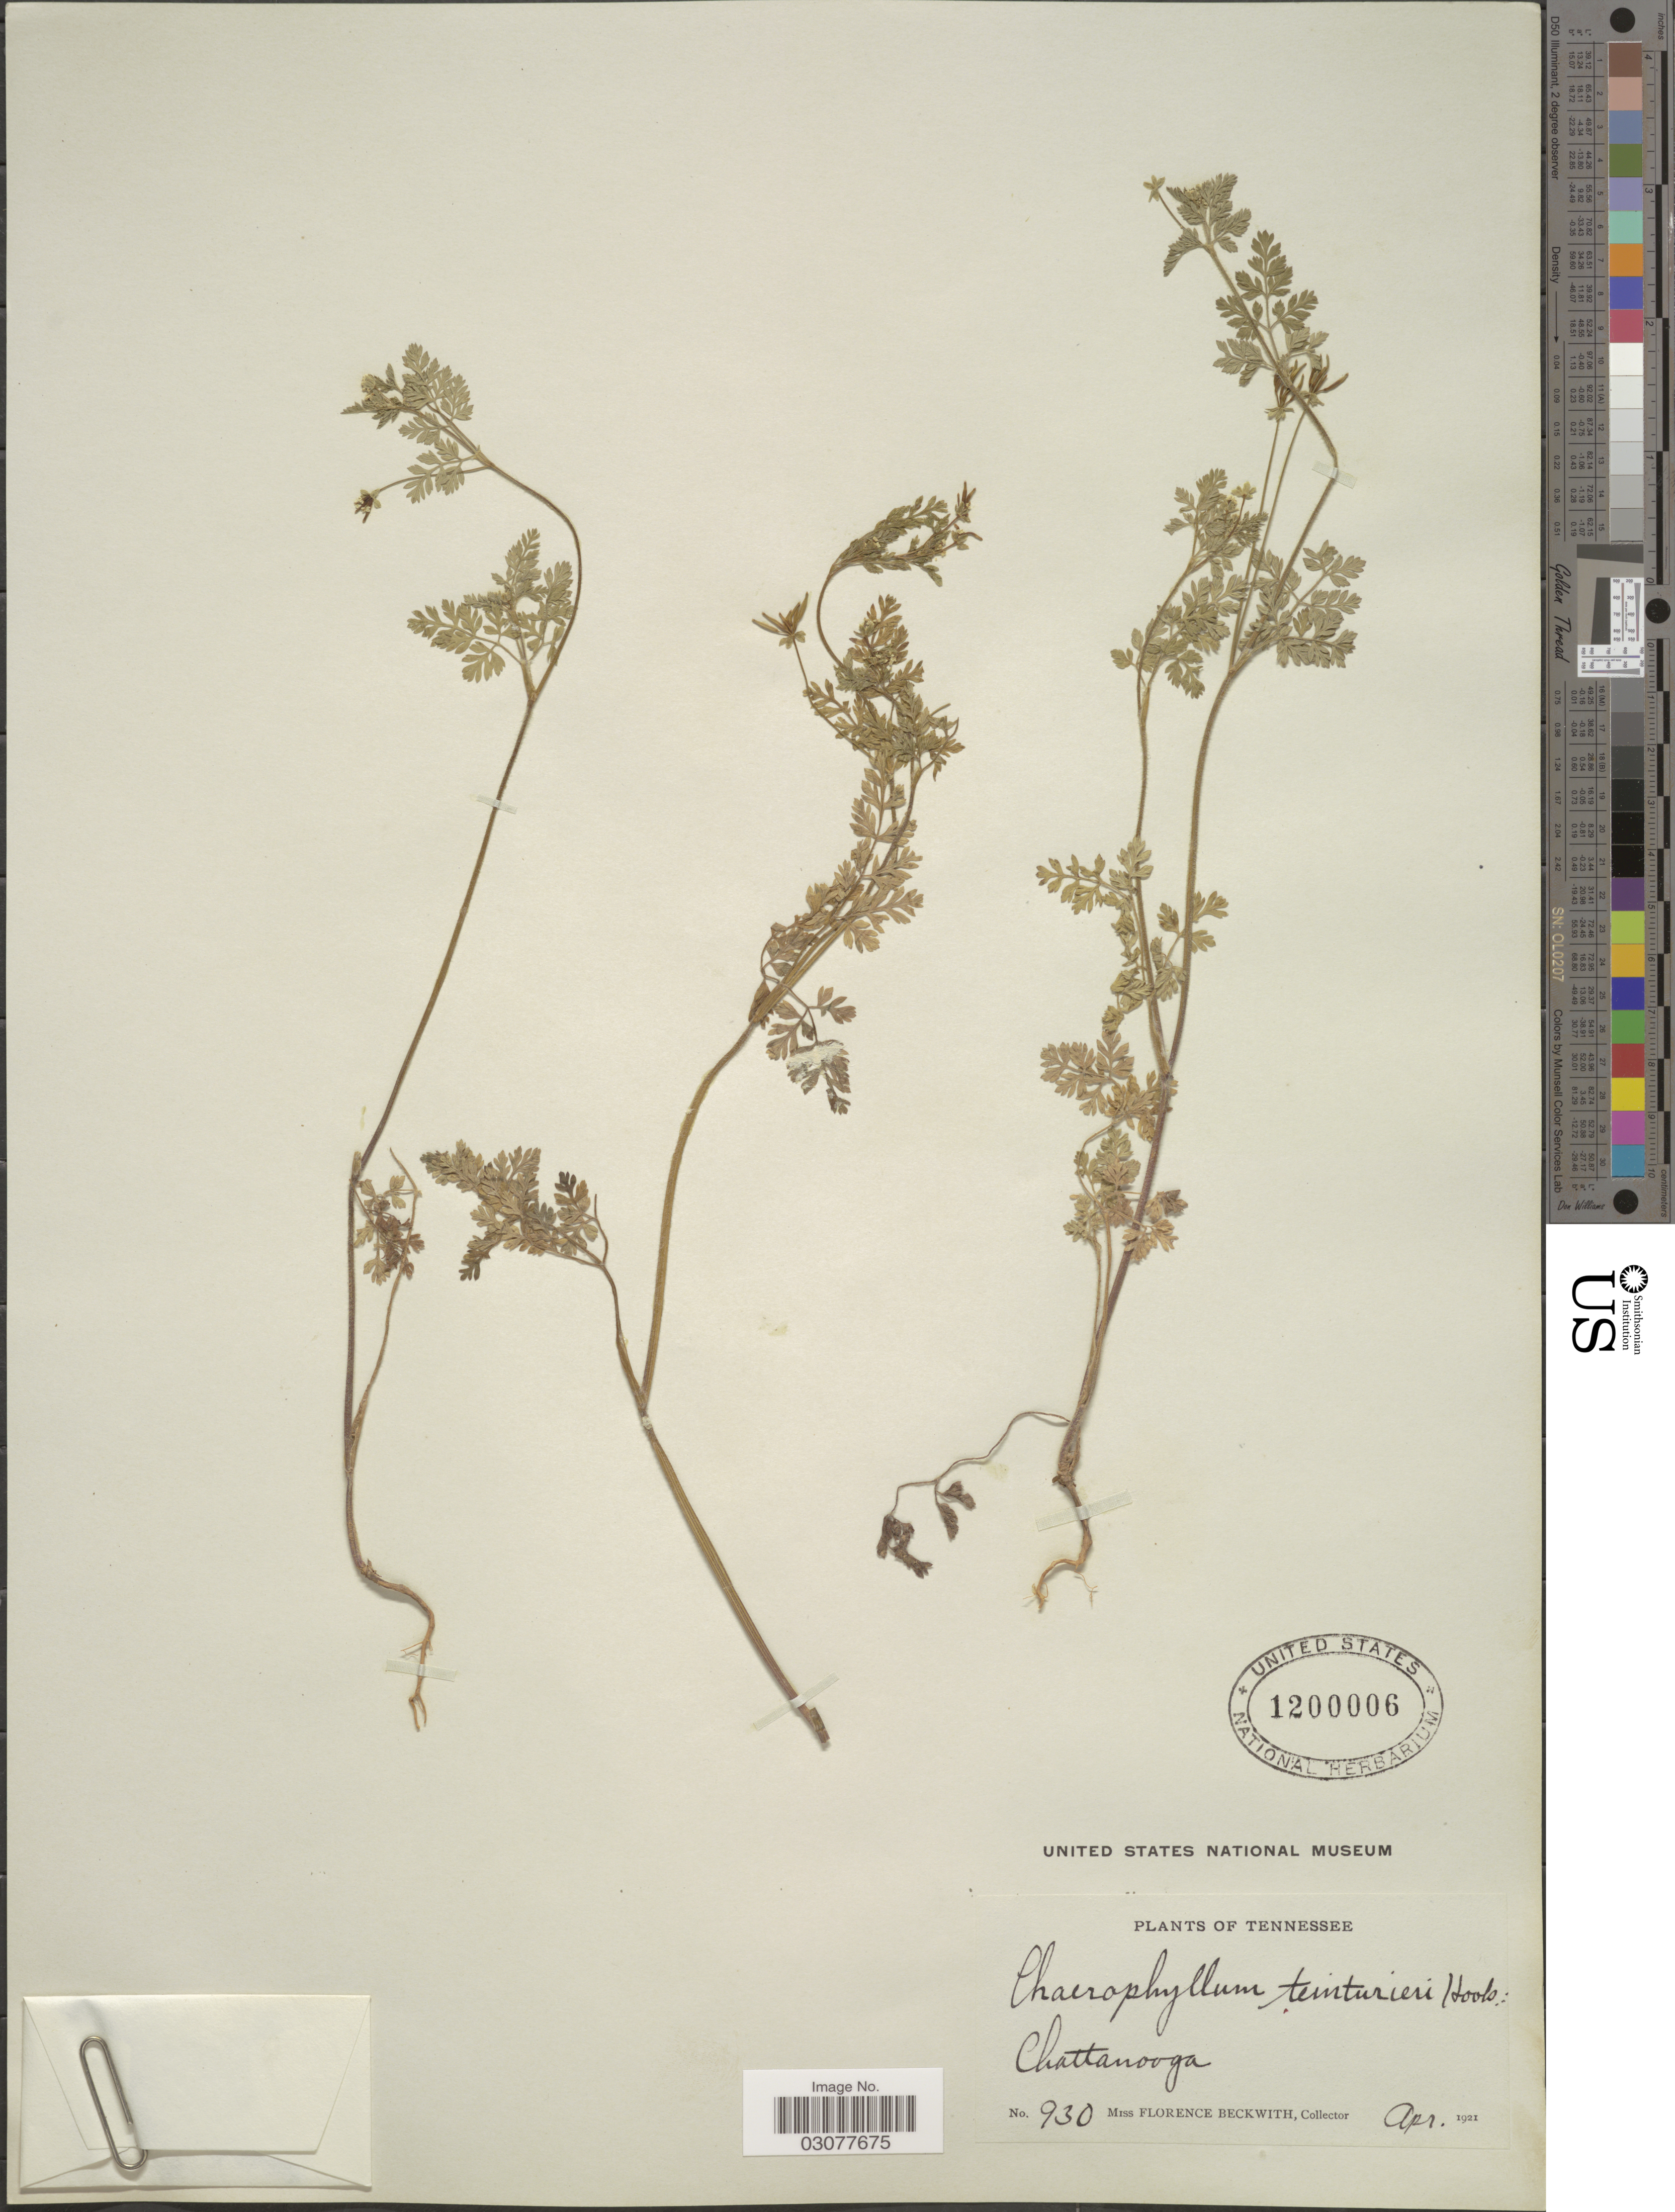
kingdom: Plantae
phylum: Tracheophyta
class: Magnoliopsida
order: Apiales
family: Apiaceae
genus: Chaerophyllum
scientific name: Chaerophyllum tainturieri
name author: Hook.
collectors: F. Beckwith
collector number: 930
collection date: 1921-04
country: United States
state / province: Tennessee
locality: Chattanooga.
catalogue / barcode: US 1200006